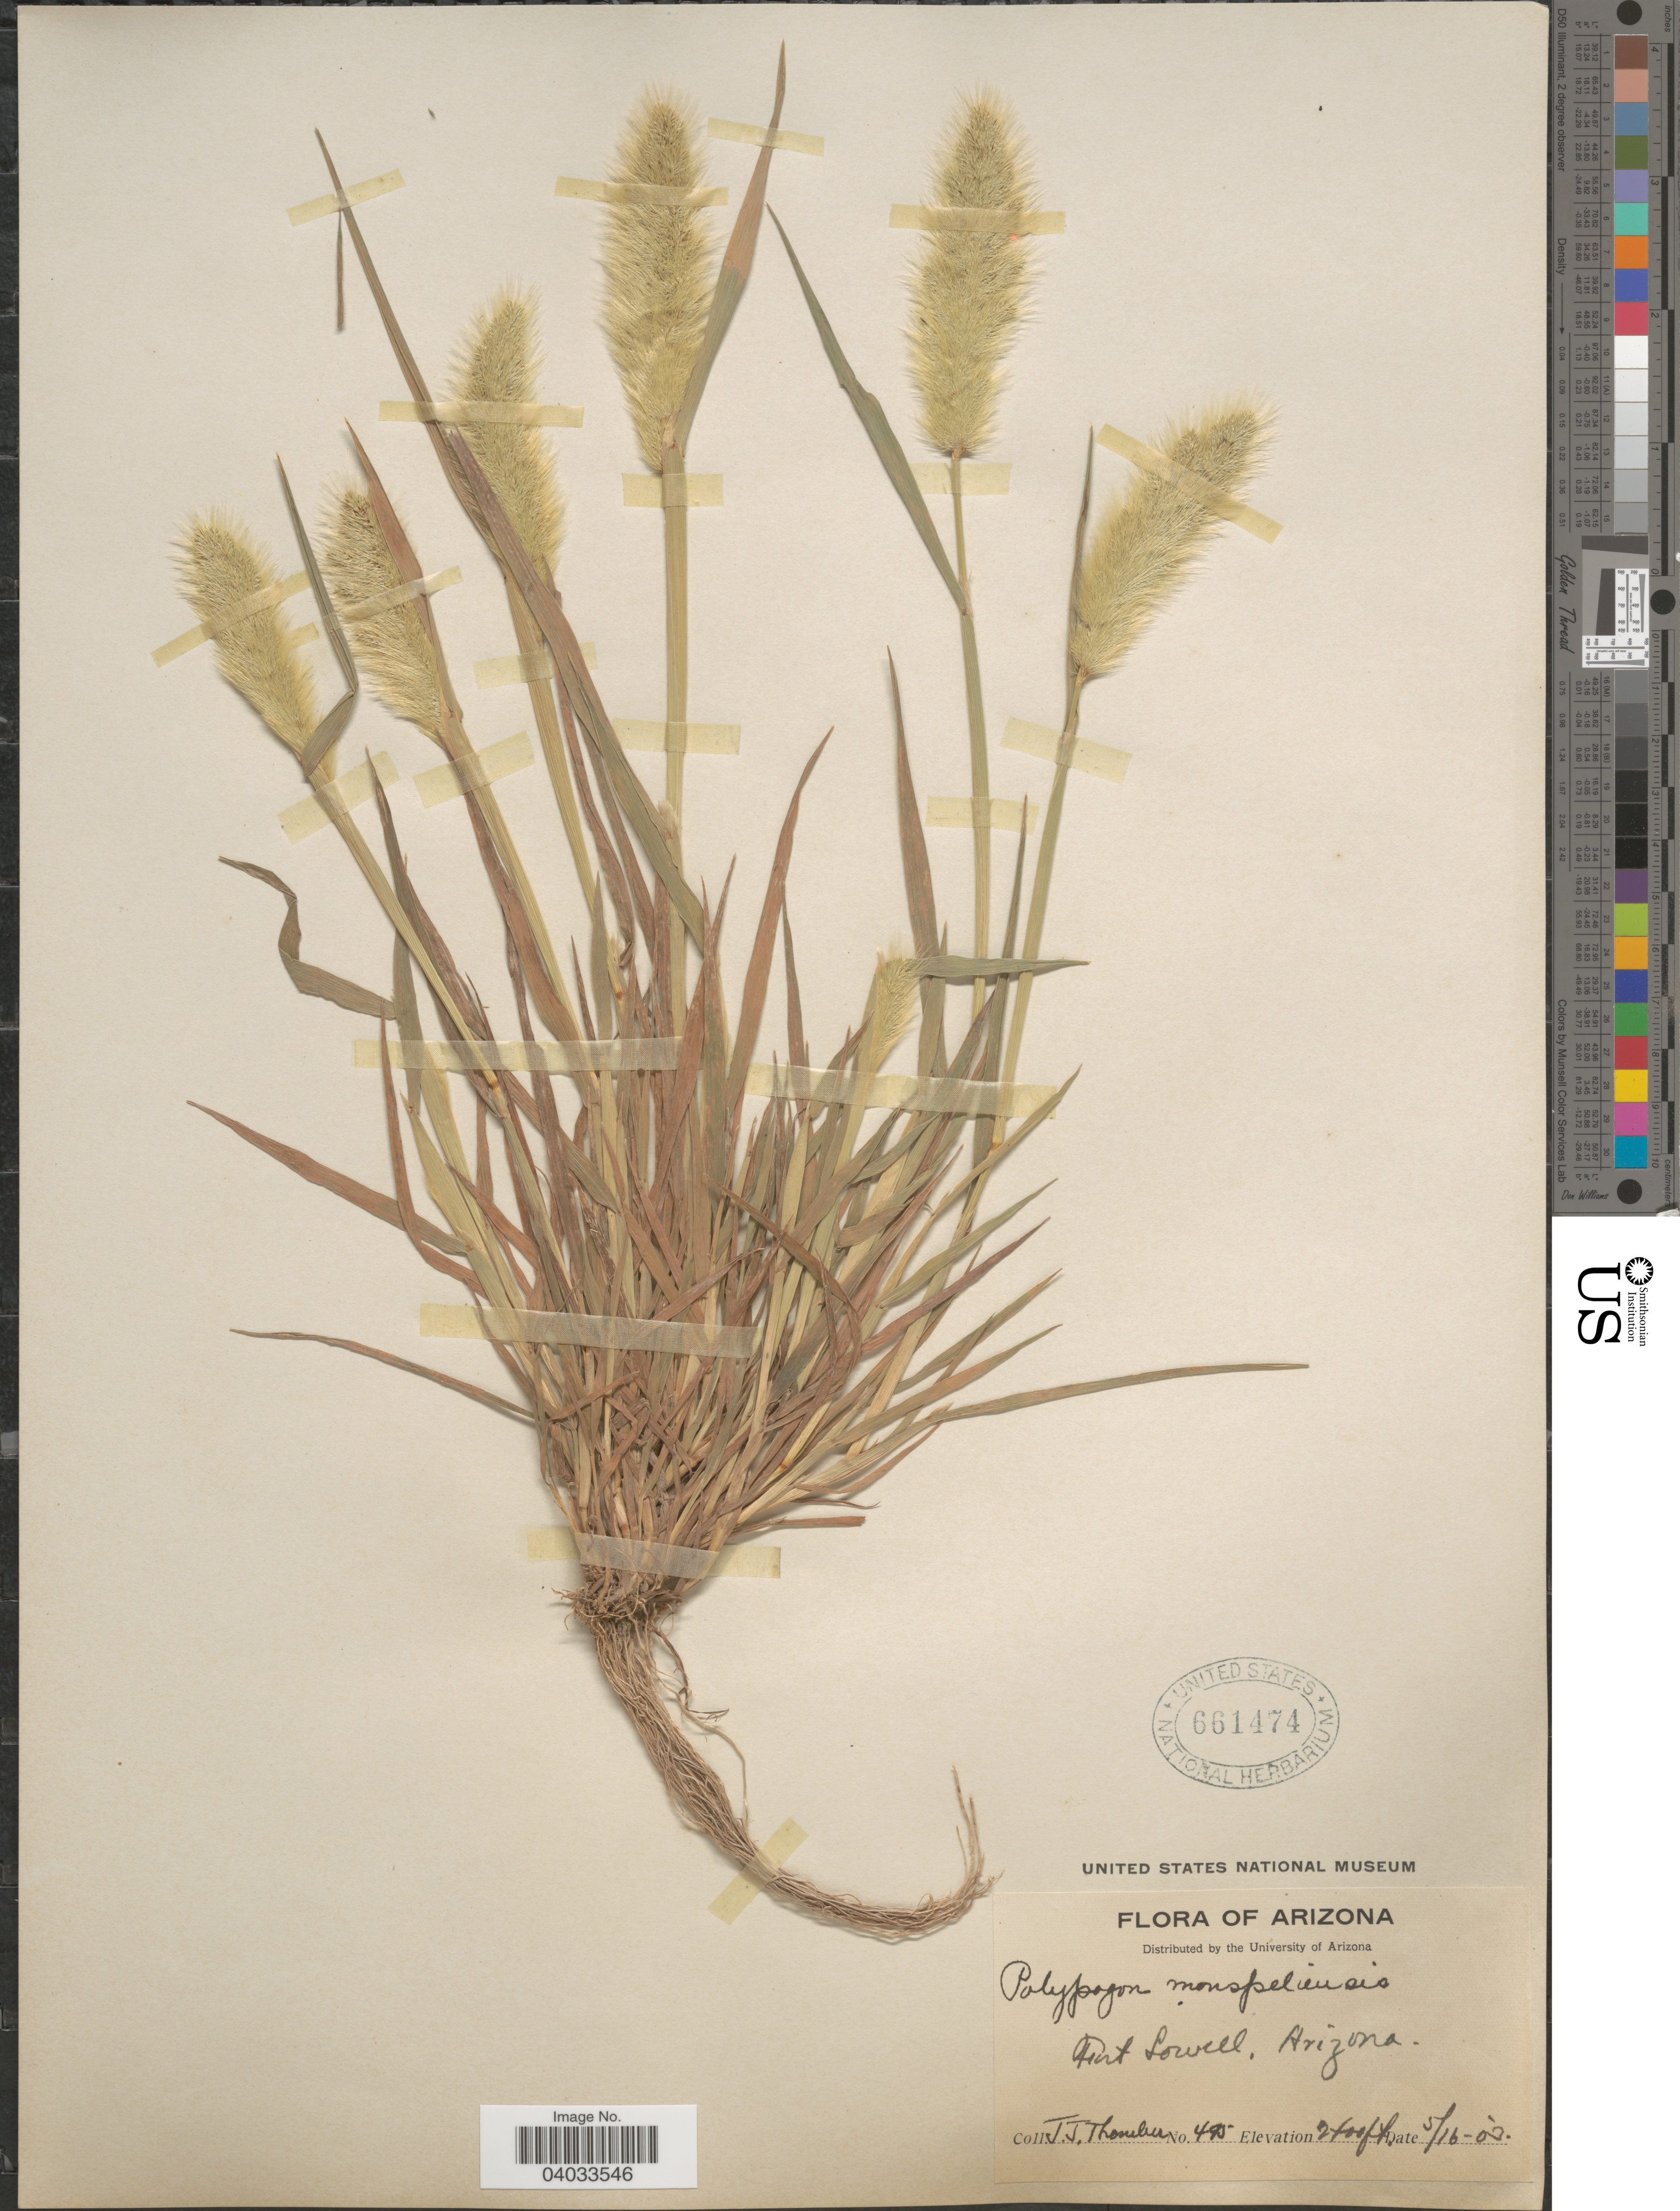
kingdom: Plantae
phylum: Tracheophyta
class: Liliopsida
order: Poales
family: Poaceae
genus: Polypogon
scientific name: Polypogon monspeliensis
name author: (L.) Desf.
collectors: J. Thornber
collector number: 495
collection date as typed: Transcribed d/m/y: 16/5/3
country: United States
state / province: Arizona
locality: Fort Lowell.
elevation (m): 732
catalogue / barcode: US 661474